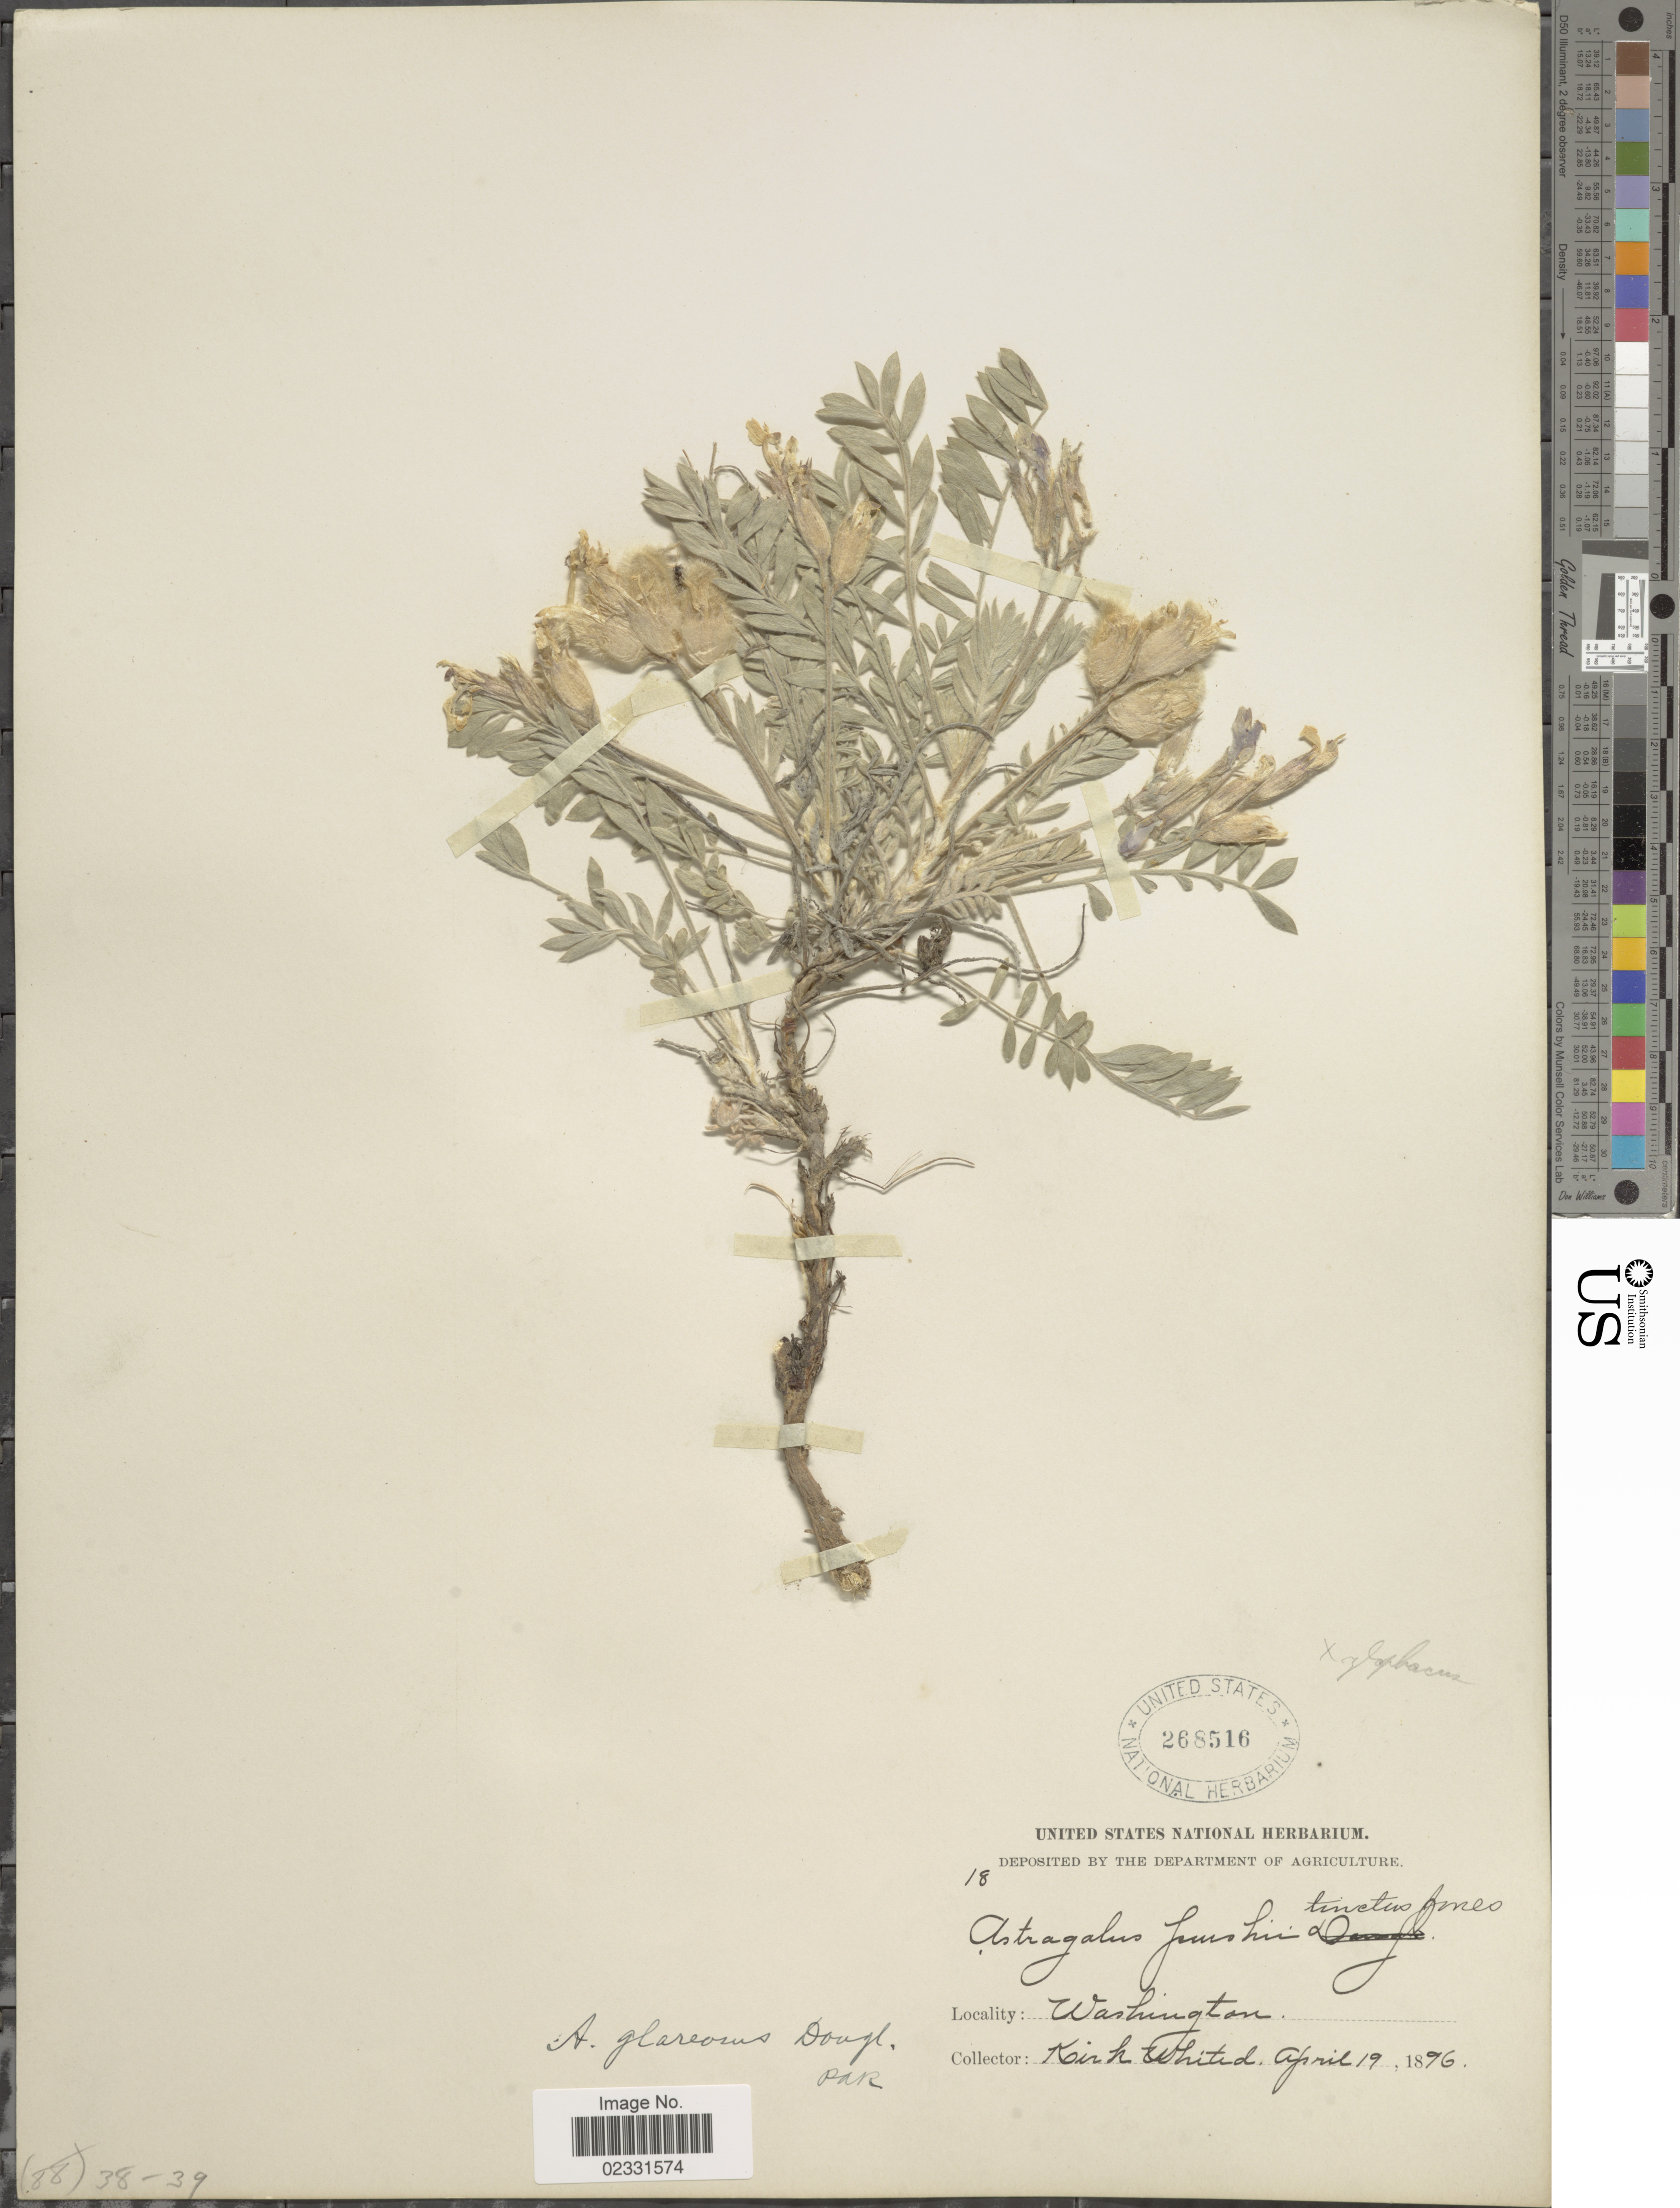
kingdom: Plantae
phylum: Tracheophyta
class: Magnoliopsida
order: Fabales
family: Fabaceae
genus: Astragalus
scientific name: Astragalus purshii var. glareosus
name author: (Douglas ex Hook.) Barneby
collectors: K. Whited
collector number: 18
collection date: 1896-04-19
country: United States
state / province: Washington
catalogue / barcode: US 268516